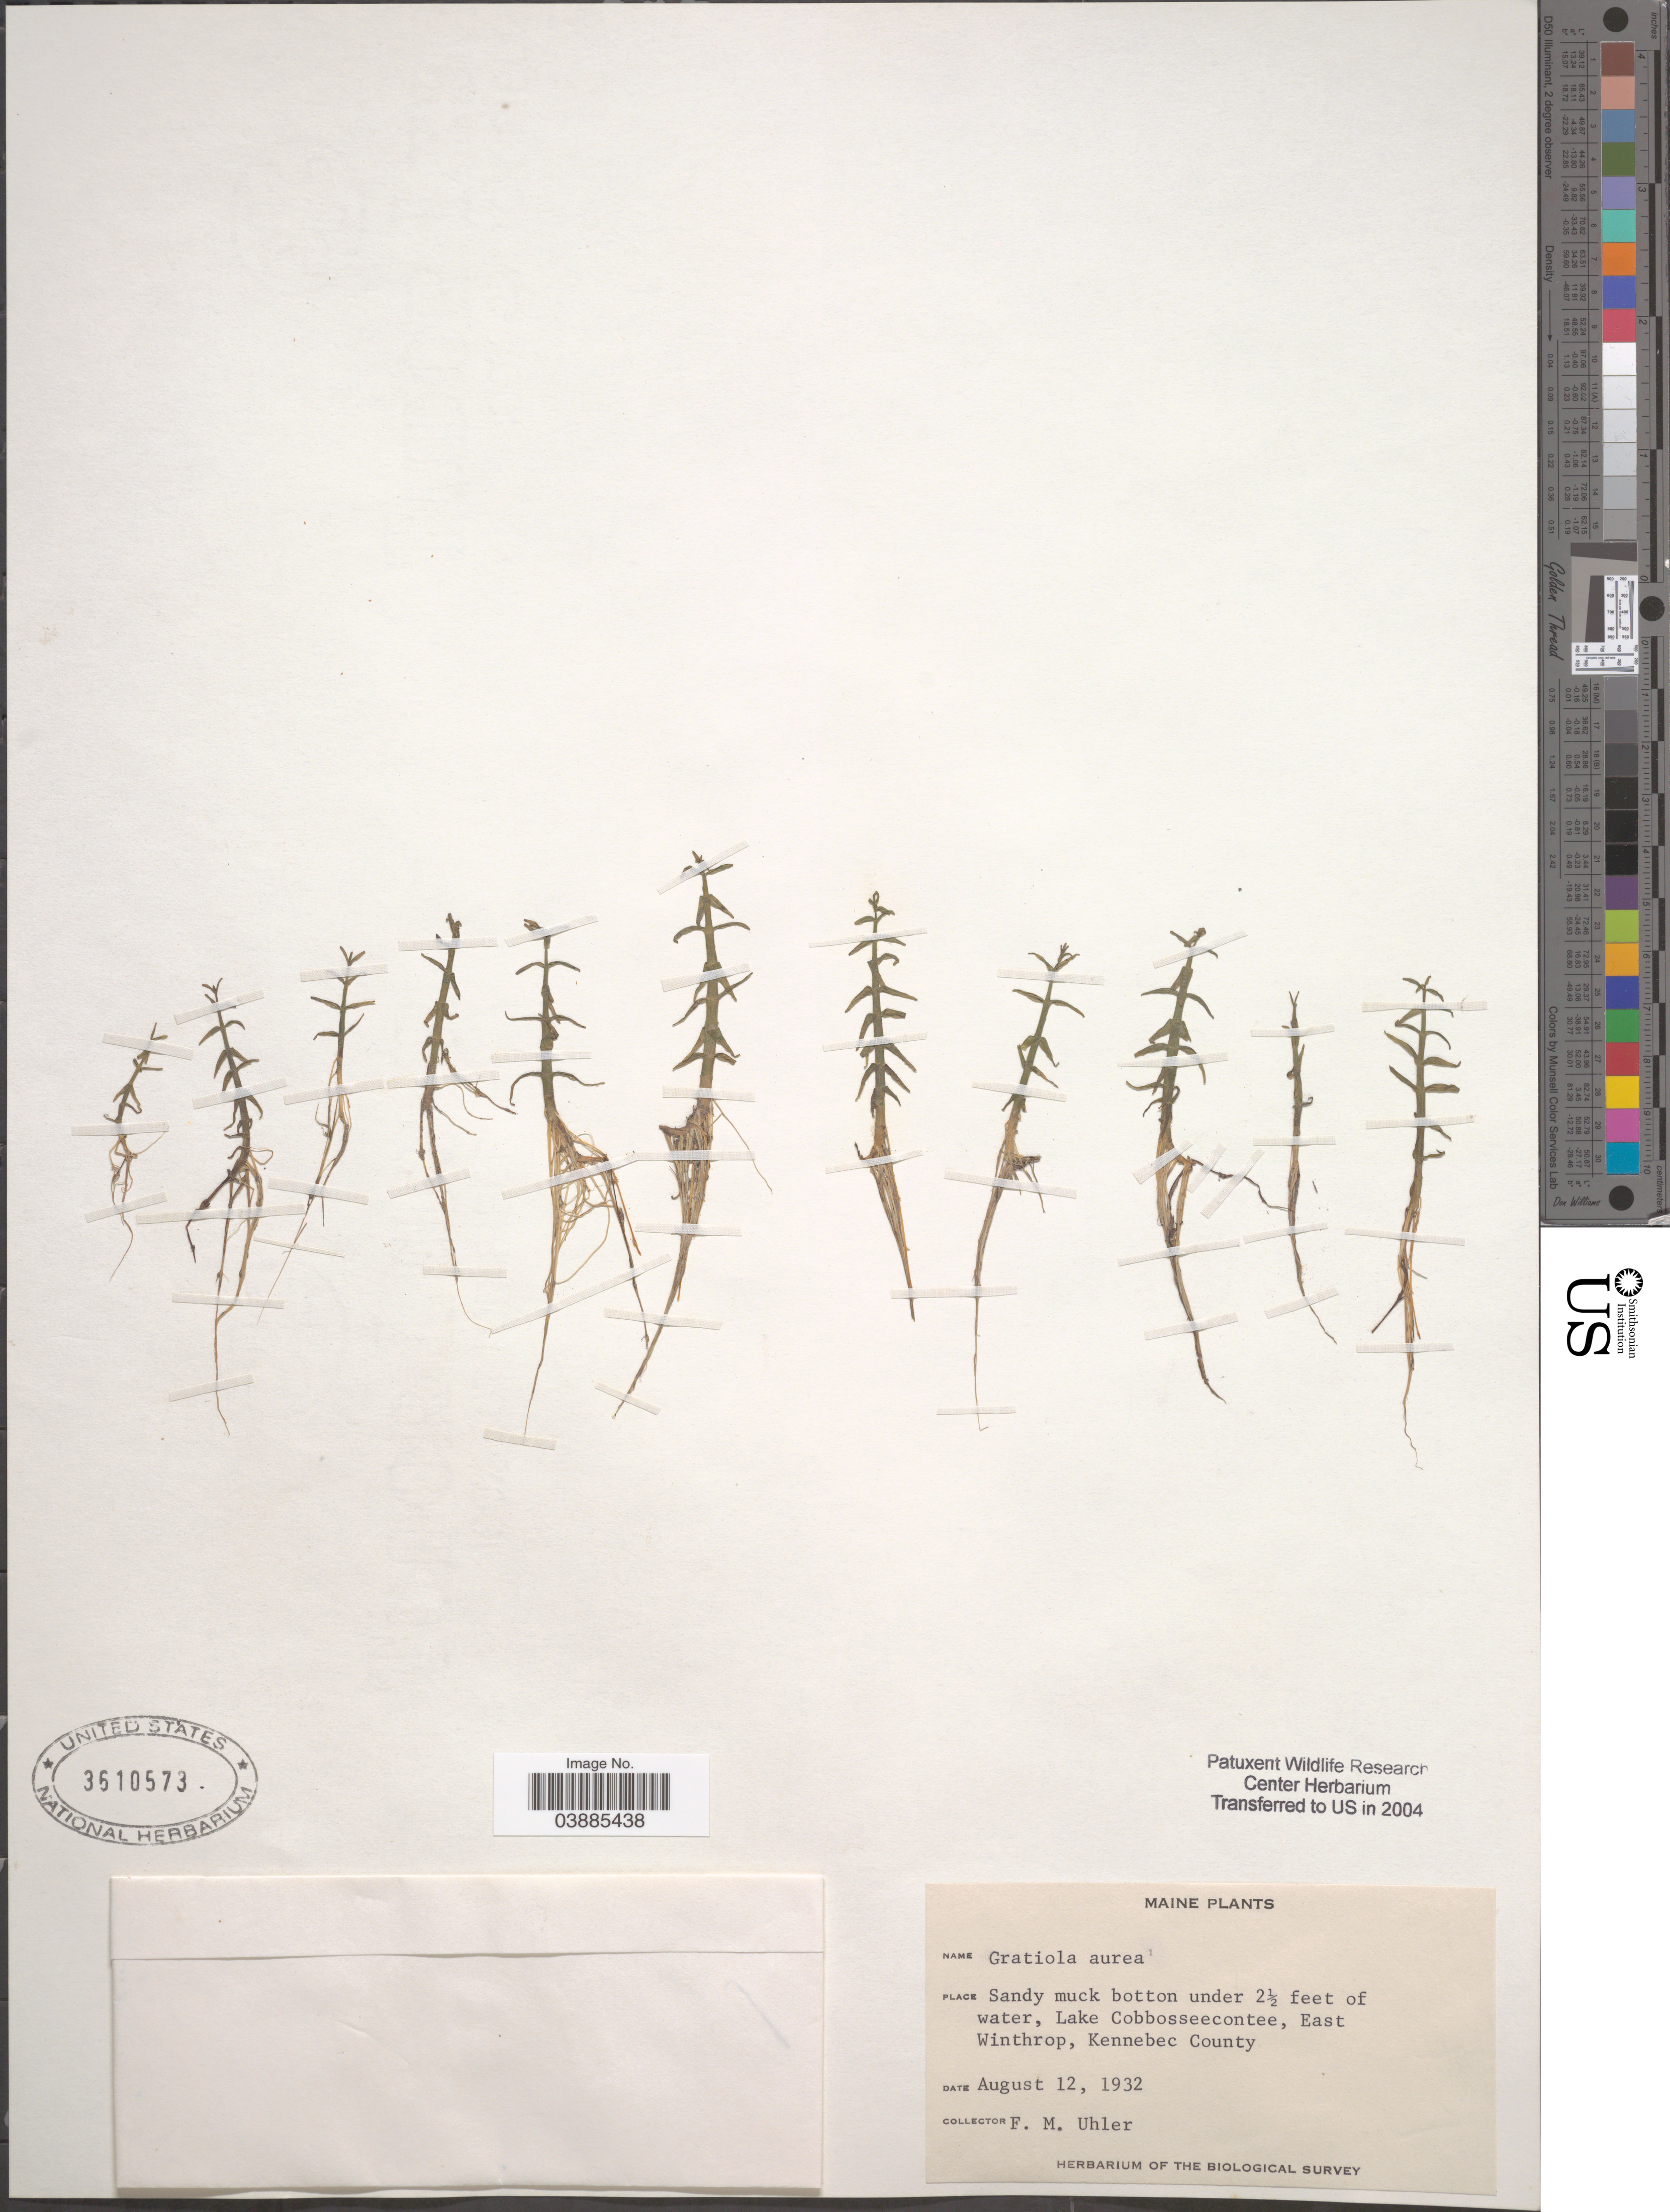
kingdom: Plantae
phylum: Tracheophyta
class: Magnoliopsida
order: Lamiales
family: Plantaginaceae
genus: Gratiola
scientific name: Gratiola aurea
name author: Pursh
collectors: F. M. Uhler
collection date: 1932-08-12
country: United States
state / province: Maine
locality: Sandy muck botton under 2½ feet of water, Lake Cobbosseecontee, East Winthrop, Kennebex County.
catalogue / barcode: US 3610573